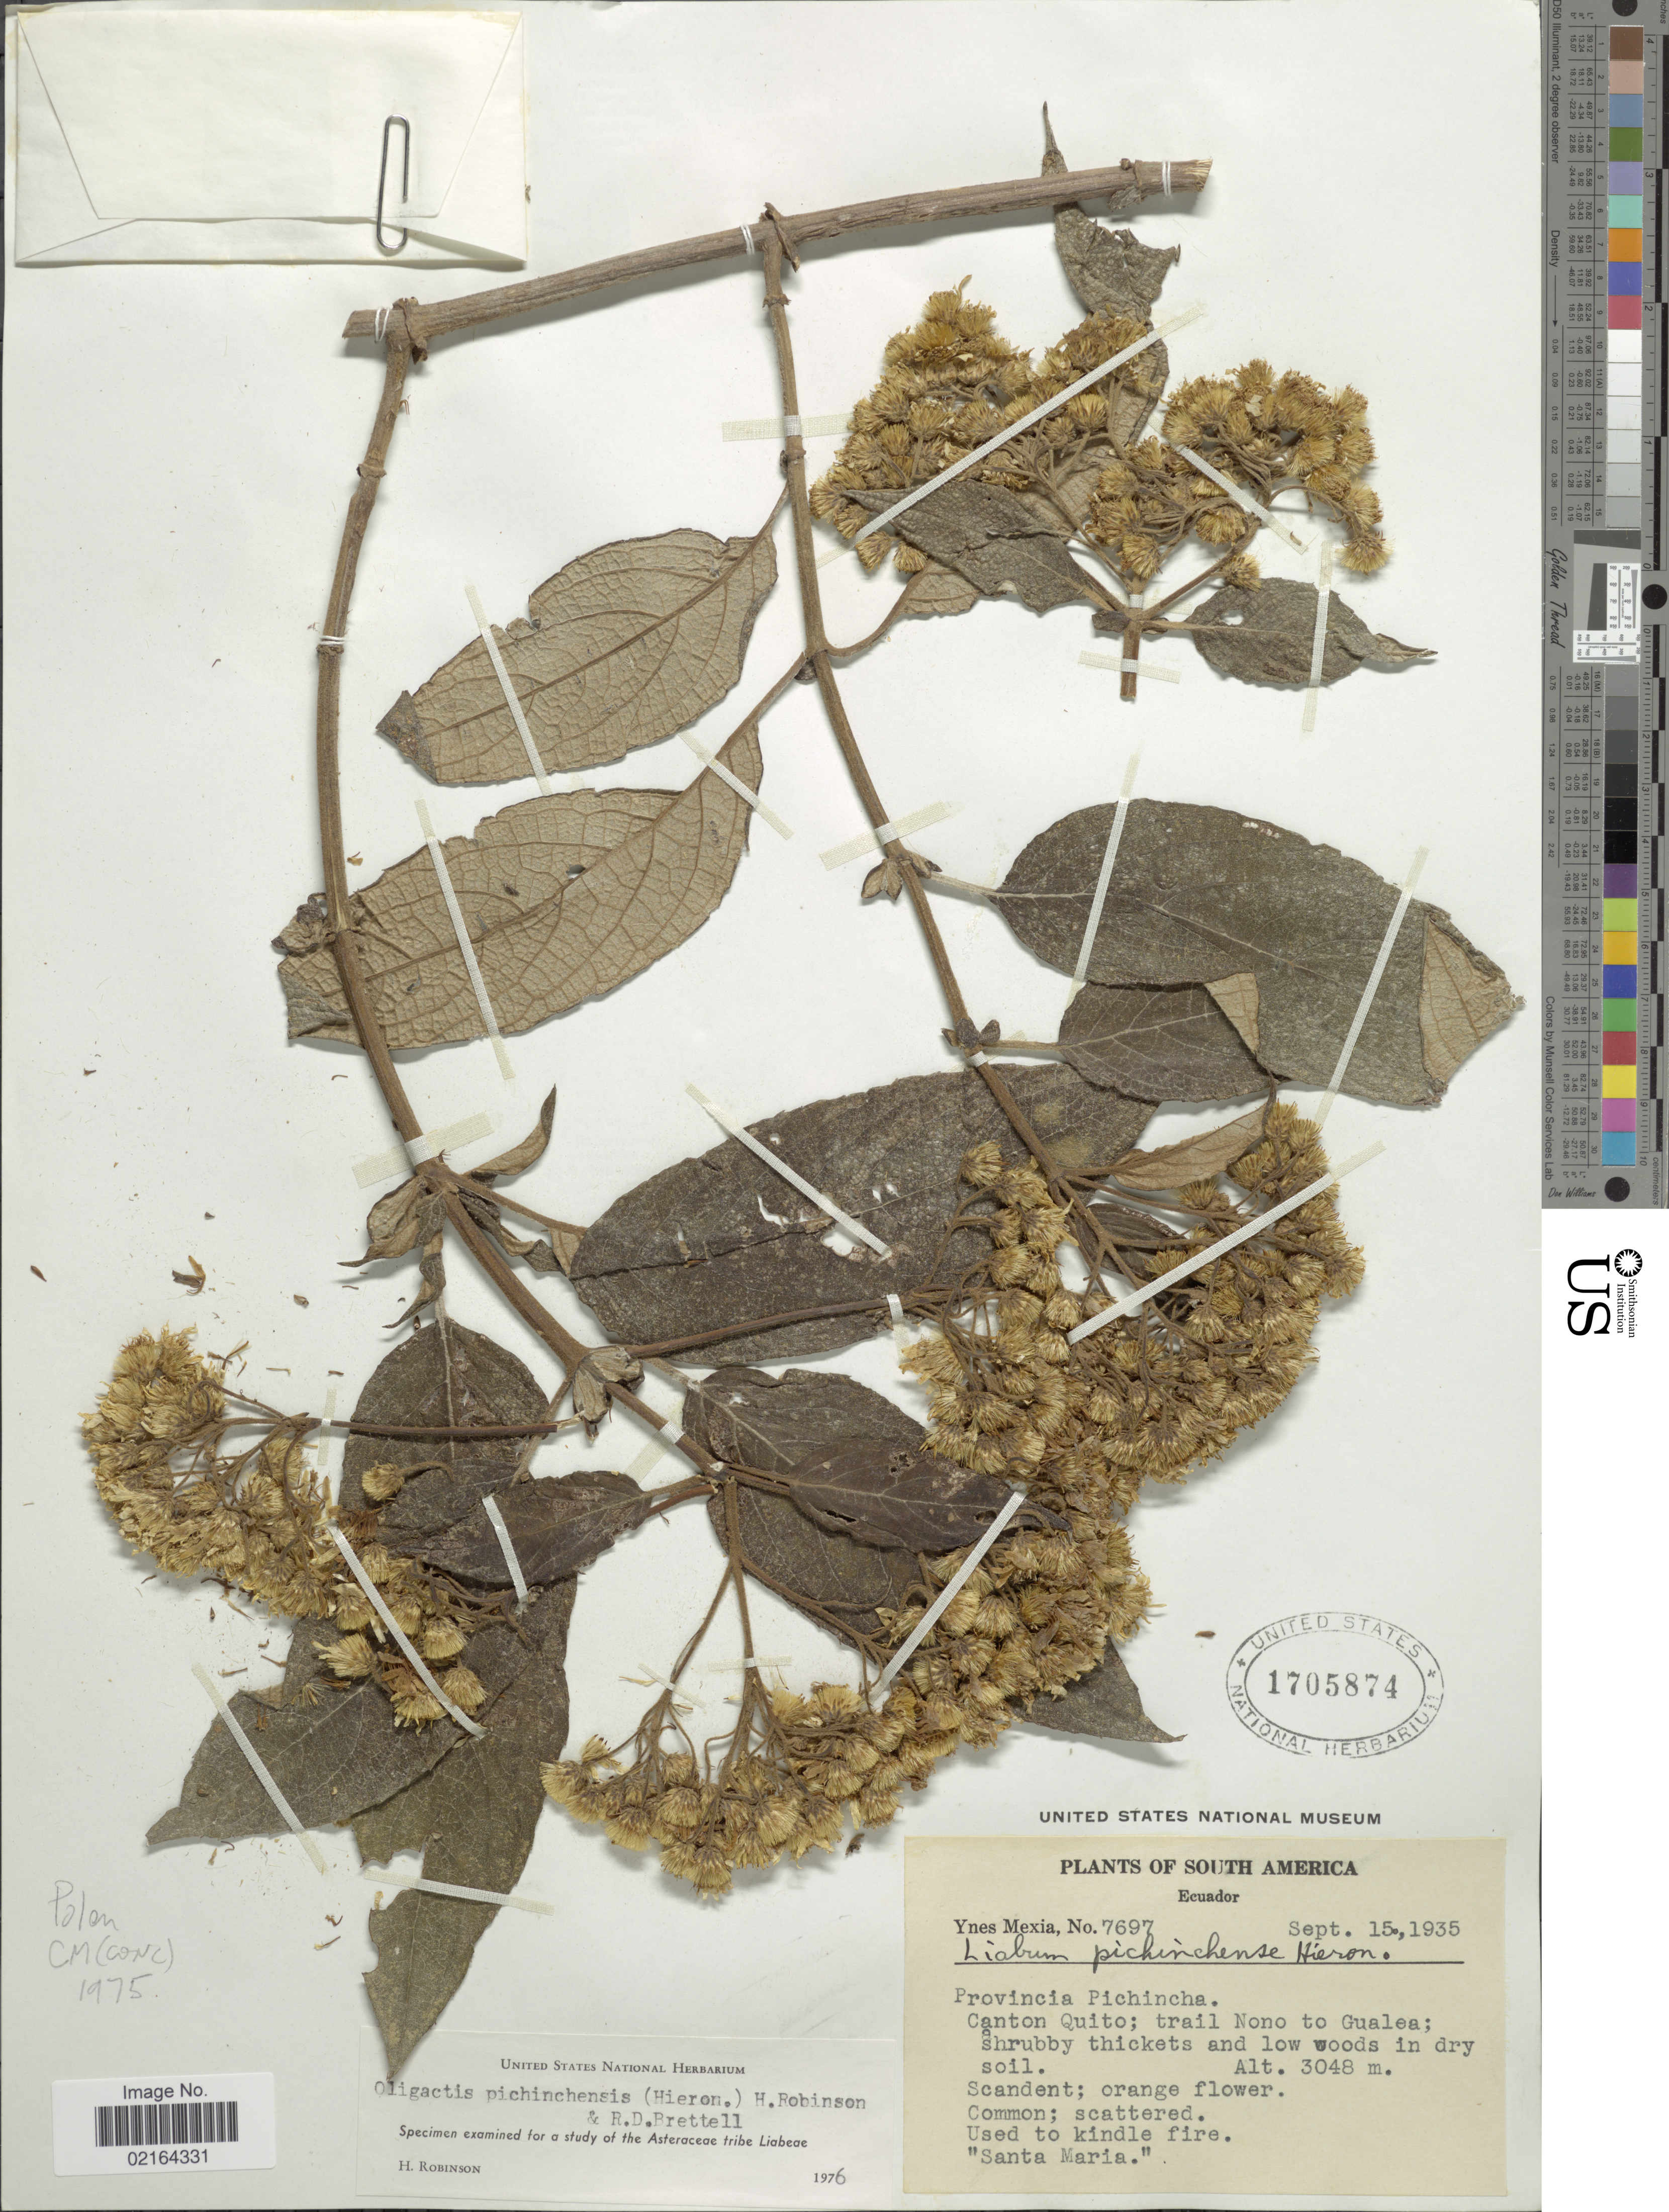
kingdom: Plantae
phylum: Tracheophyta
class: Magnoliopsida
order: Asterales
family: Asteraceae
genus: Sampera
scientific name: Sampera pichinichensis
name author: (Hieron.) V.A. Funk & H. Rob.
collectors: Y. Mexia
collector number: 7697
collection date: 1935-09-15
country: Ecuador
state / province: Pichincha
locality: Provincia Pichincha, Canton Quito, trail Nono to Gualea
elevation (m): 3048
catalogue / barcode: US 1705874